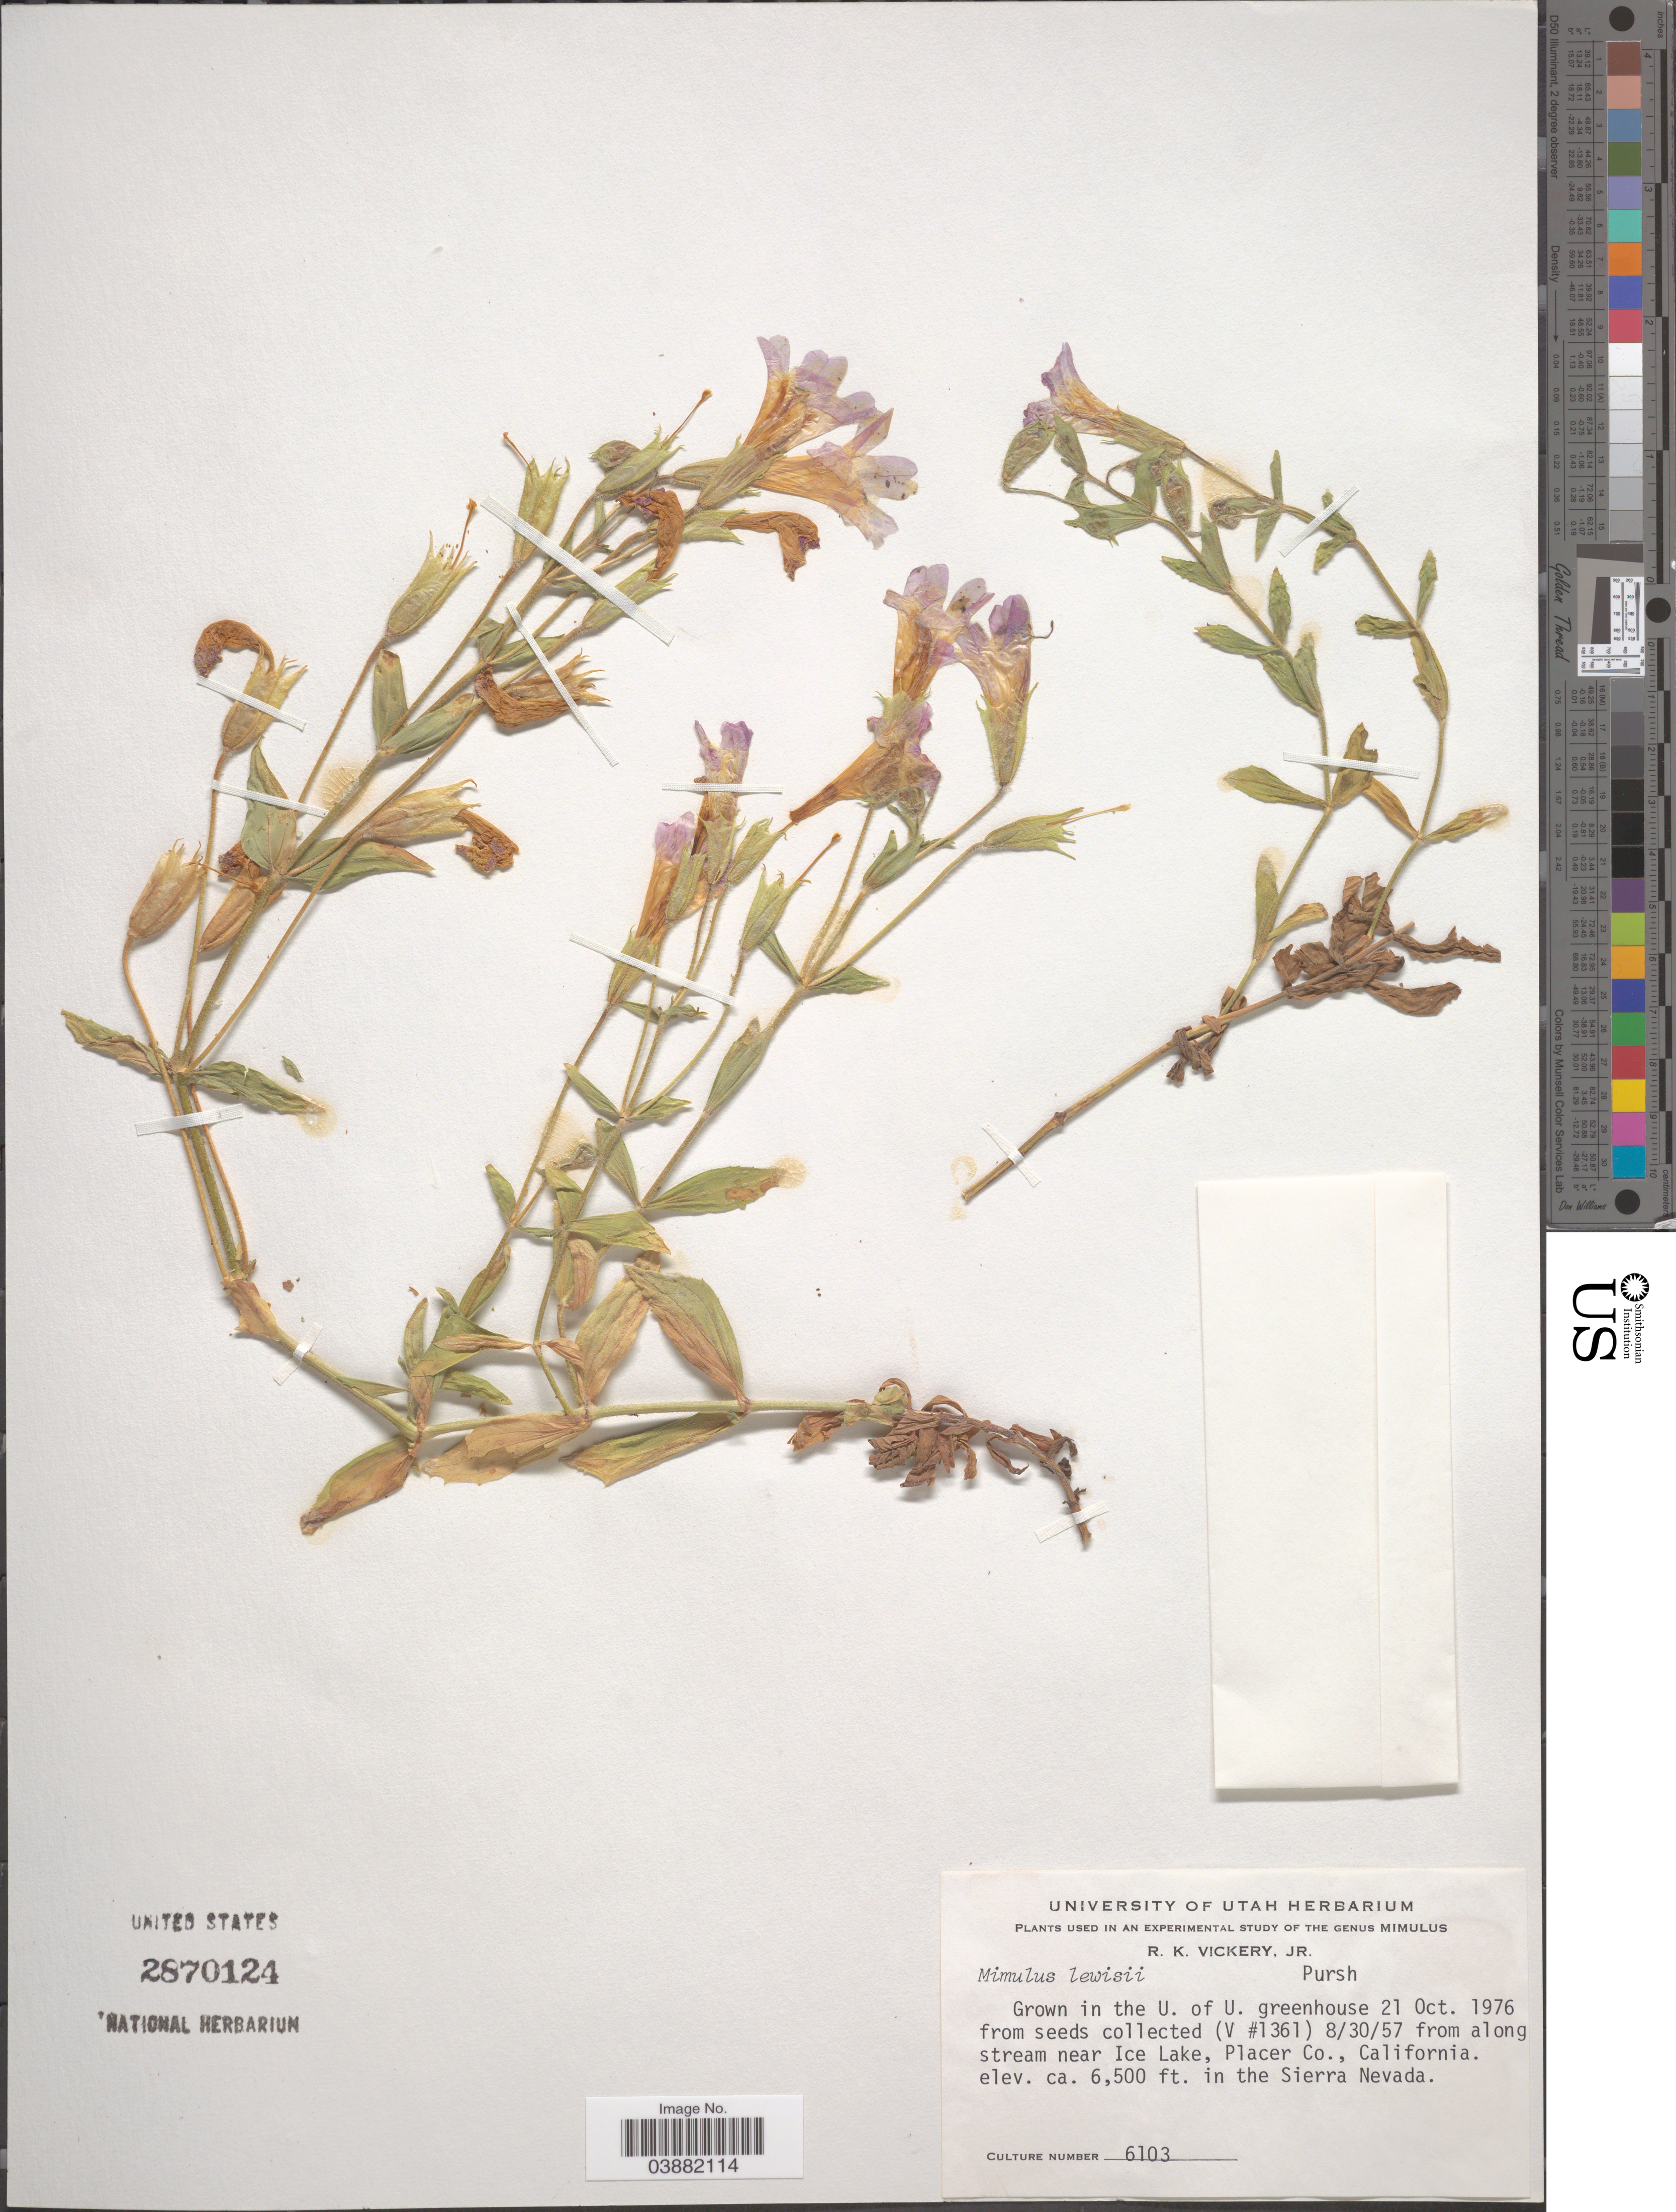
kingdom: Plantae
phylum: Tracheophyta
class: Magnoliopsida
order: Lamiales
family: Phrymaceae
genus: Mimulus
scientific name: Mimulus lewisii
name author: Pursh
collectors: R. Vickery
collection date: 1976-10-21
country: United States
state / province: Utah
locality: Grown in the U. of U. greenhouse.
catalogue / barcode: US 2870124